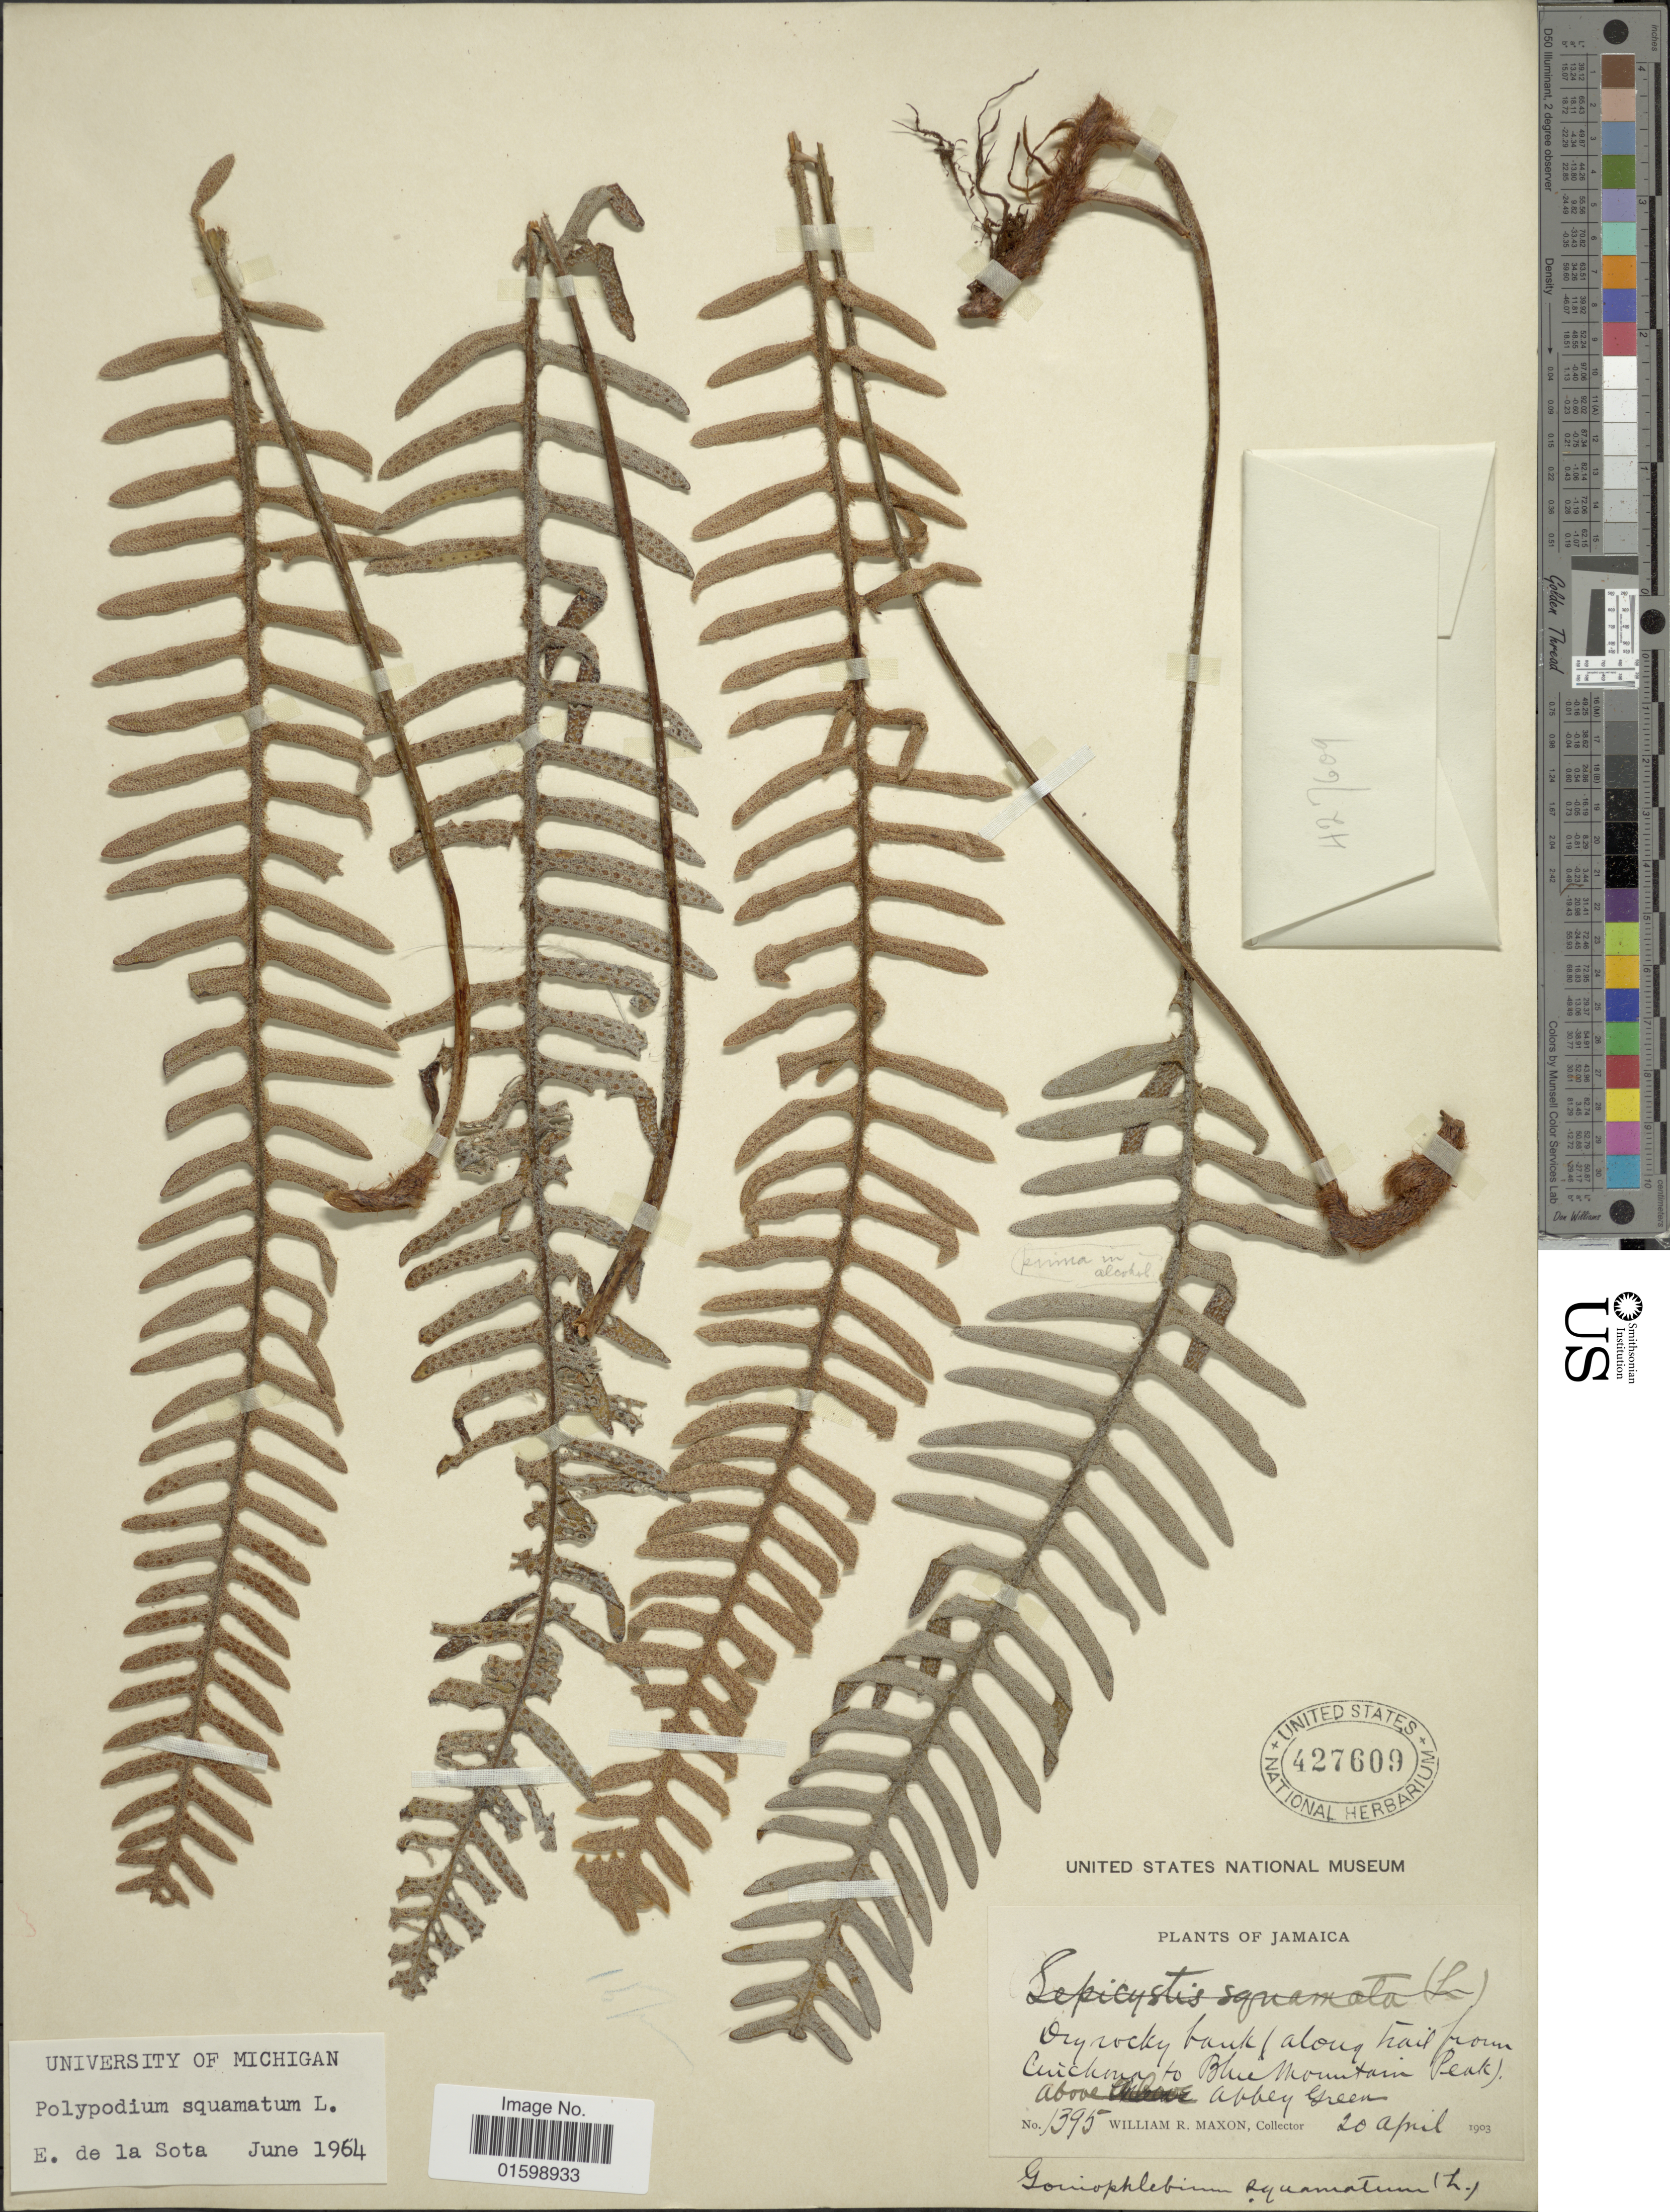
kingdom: Plantae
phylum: Tracheophyta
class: Polypodiopsida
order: Polypodiales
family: Polypodiaceae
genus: Pleopeltis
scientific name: Pleopeltis squamata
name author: (L.) J. Sm.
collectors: W. R. Maxon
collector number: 1395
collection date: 1903-04-20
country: Jamaica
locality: On rocky bank (along trail from Cinchona to Blue Mountain Peak), above Abbey Green.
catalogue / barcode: US 427609